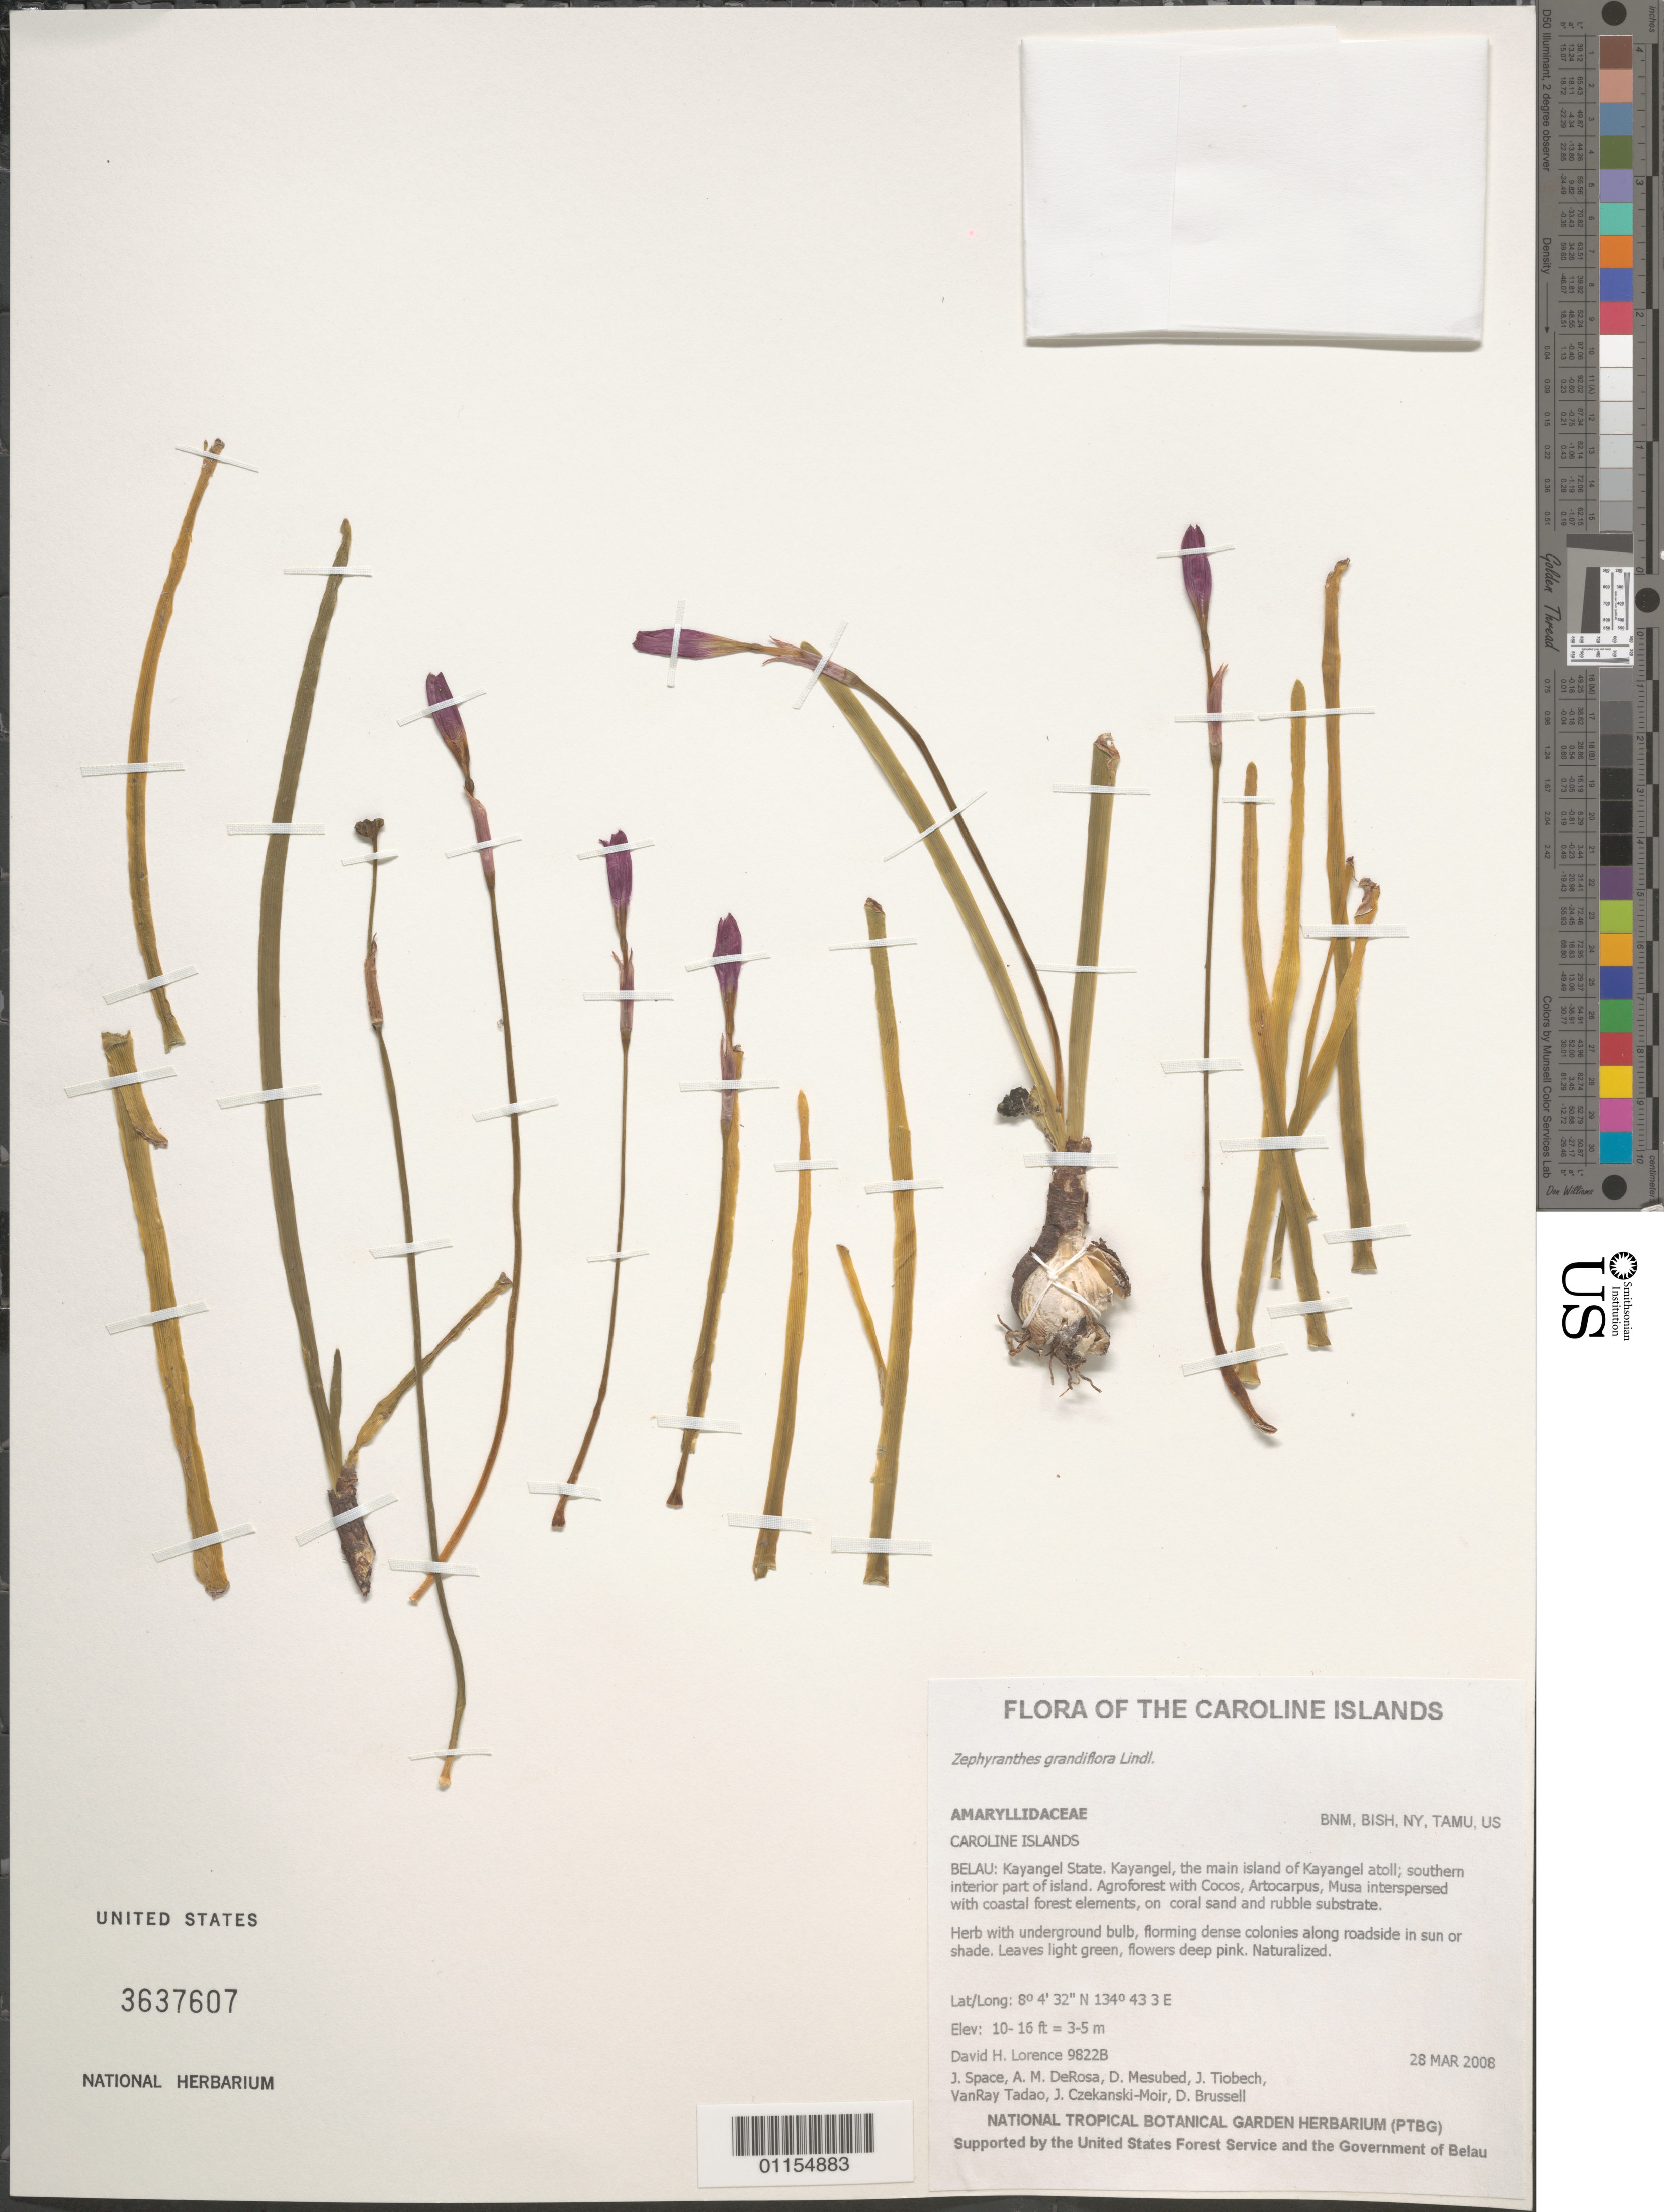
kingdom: Plantae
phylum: Tracheophyta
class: Liliopsida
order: Asparagales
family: Amaryllidaceae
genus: Zephyranthes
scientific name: Zephyranthes grandiflora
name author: Lindl.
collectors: D. Lorence, J. Space, A. DeRosa, D. Mesubed, J. Tiobech, V. Tadao & J. Czekanski-Moir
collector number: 9822B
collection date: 2008-03-28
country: Palau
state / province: Kayangel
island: Ngcheangel [Kayangel] Atoll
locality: The main island of Kayangel atoll; southern interior part of island.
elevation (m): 3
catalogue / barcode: US 3637607